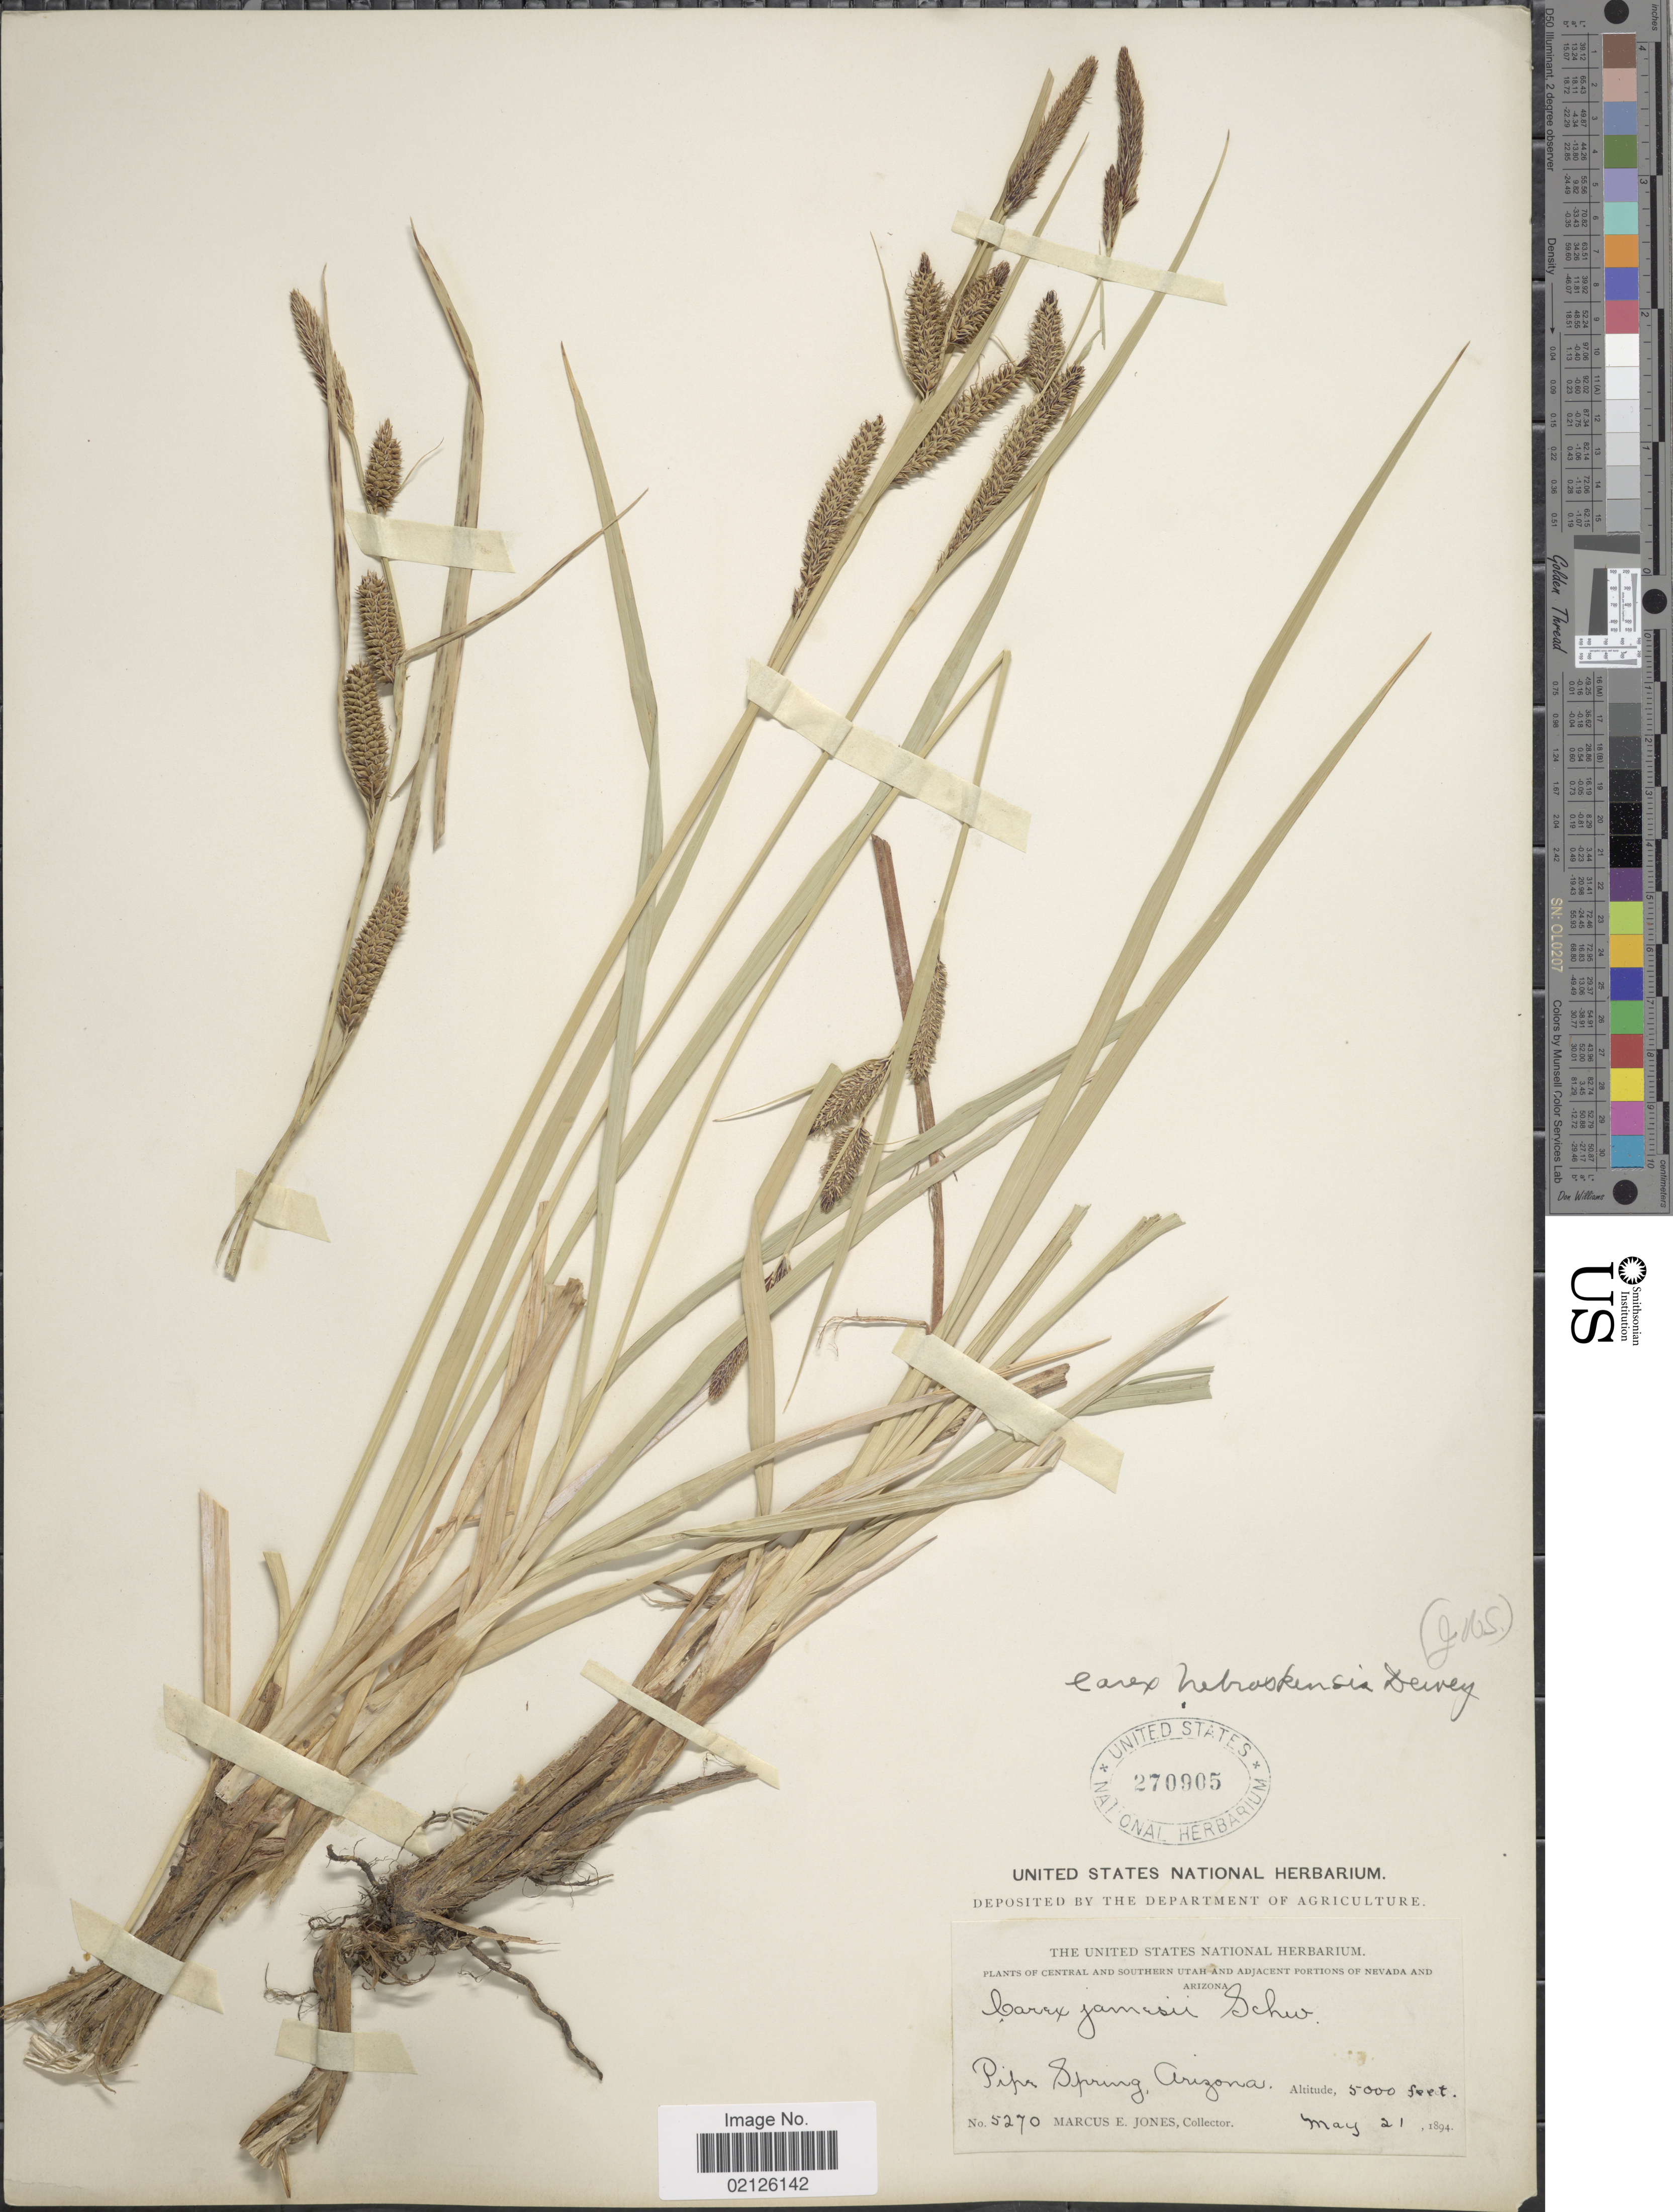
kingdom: Plantae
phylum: Tracheophyta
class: Liliopsida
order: Poales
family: Cyperaceae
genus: Carex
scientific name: Carex nebrascensis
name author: Dewey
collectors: M. E. Jones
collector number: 5270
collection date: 1894-05-21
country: United States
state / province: Arizona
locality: Central and Southern Utah and Adjacent Portions of Nevada and Arizona, Pipe Spring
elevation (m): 1524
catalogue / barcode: US 270905